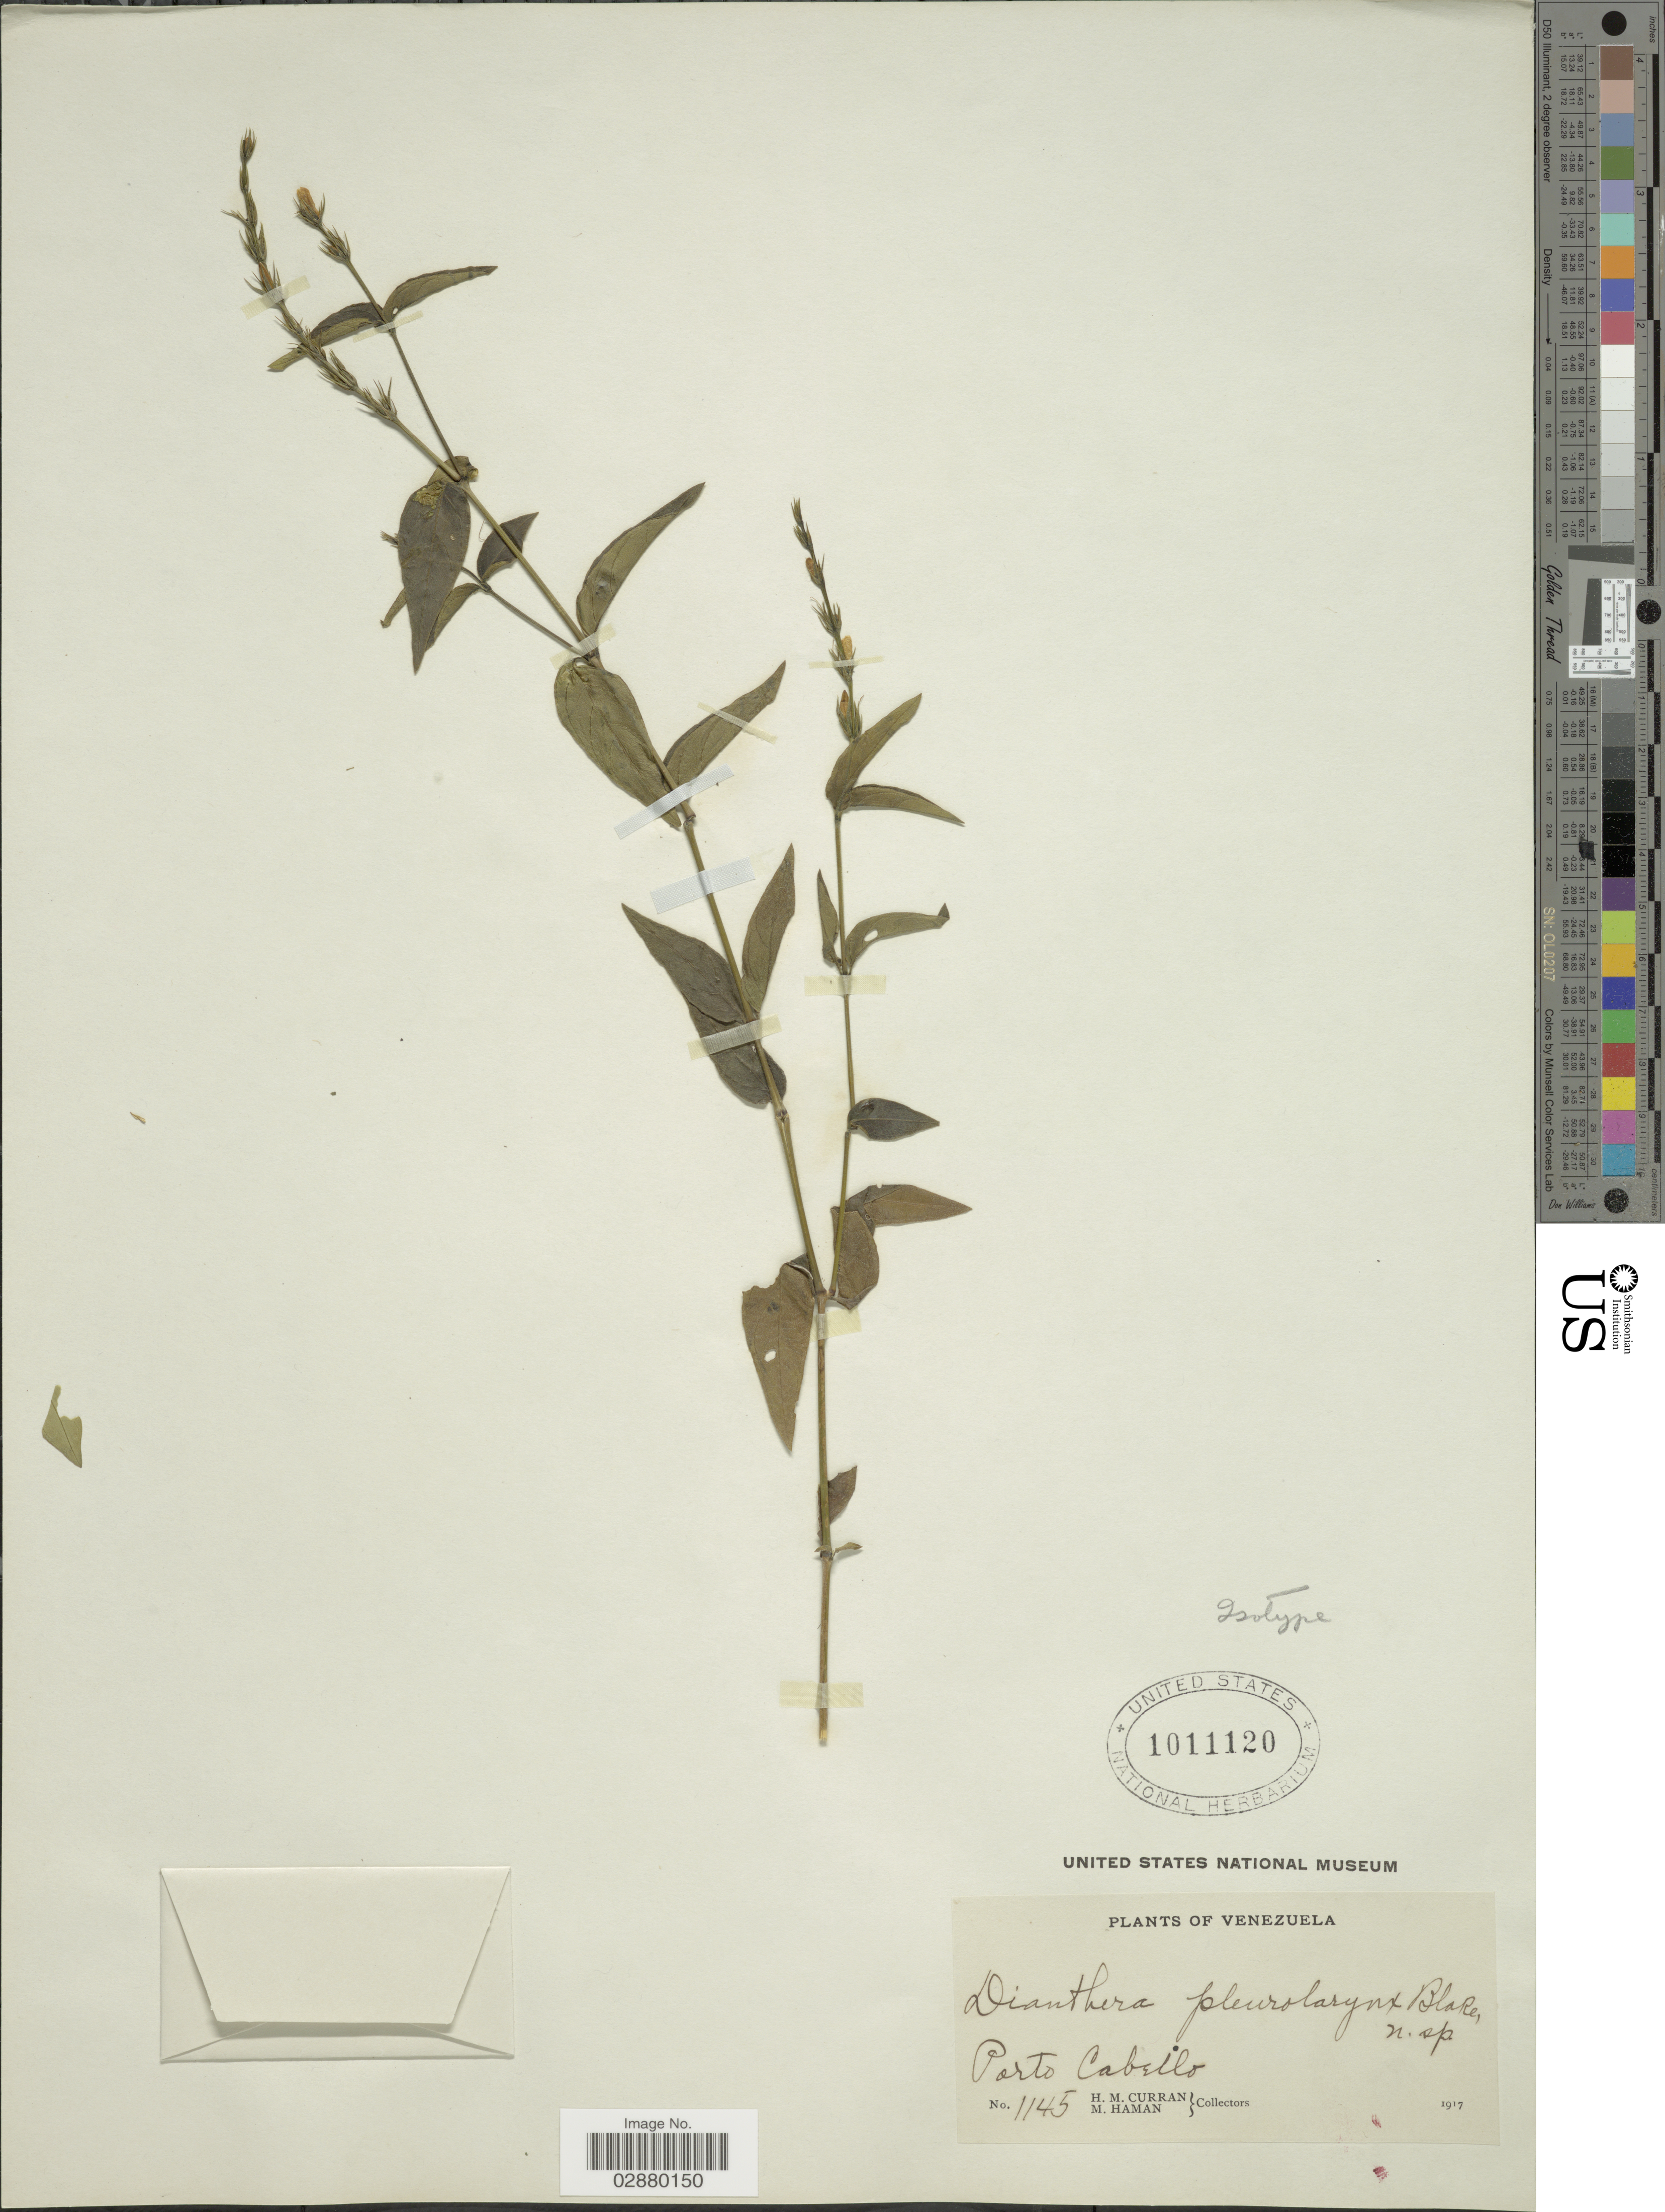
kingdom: Plantae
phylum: Tracheophyta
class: Magnoliopsida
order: Lamiales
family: Acanthaceae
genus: Justicia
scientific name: Justicia pleurolarynx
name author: (S.F. Blake) V.M. Badillo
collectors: H. M. Curran & M. Haman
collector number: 1145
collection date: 1917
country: Venezuela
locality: Porto Cabello.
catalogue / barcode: US 1011120